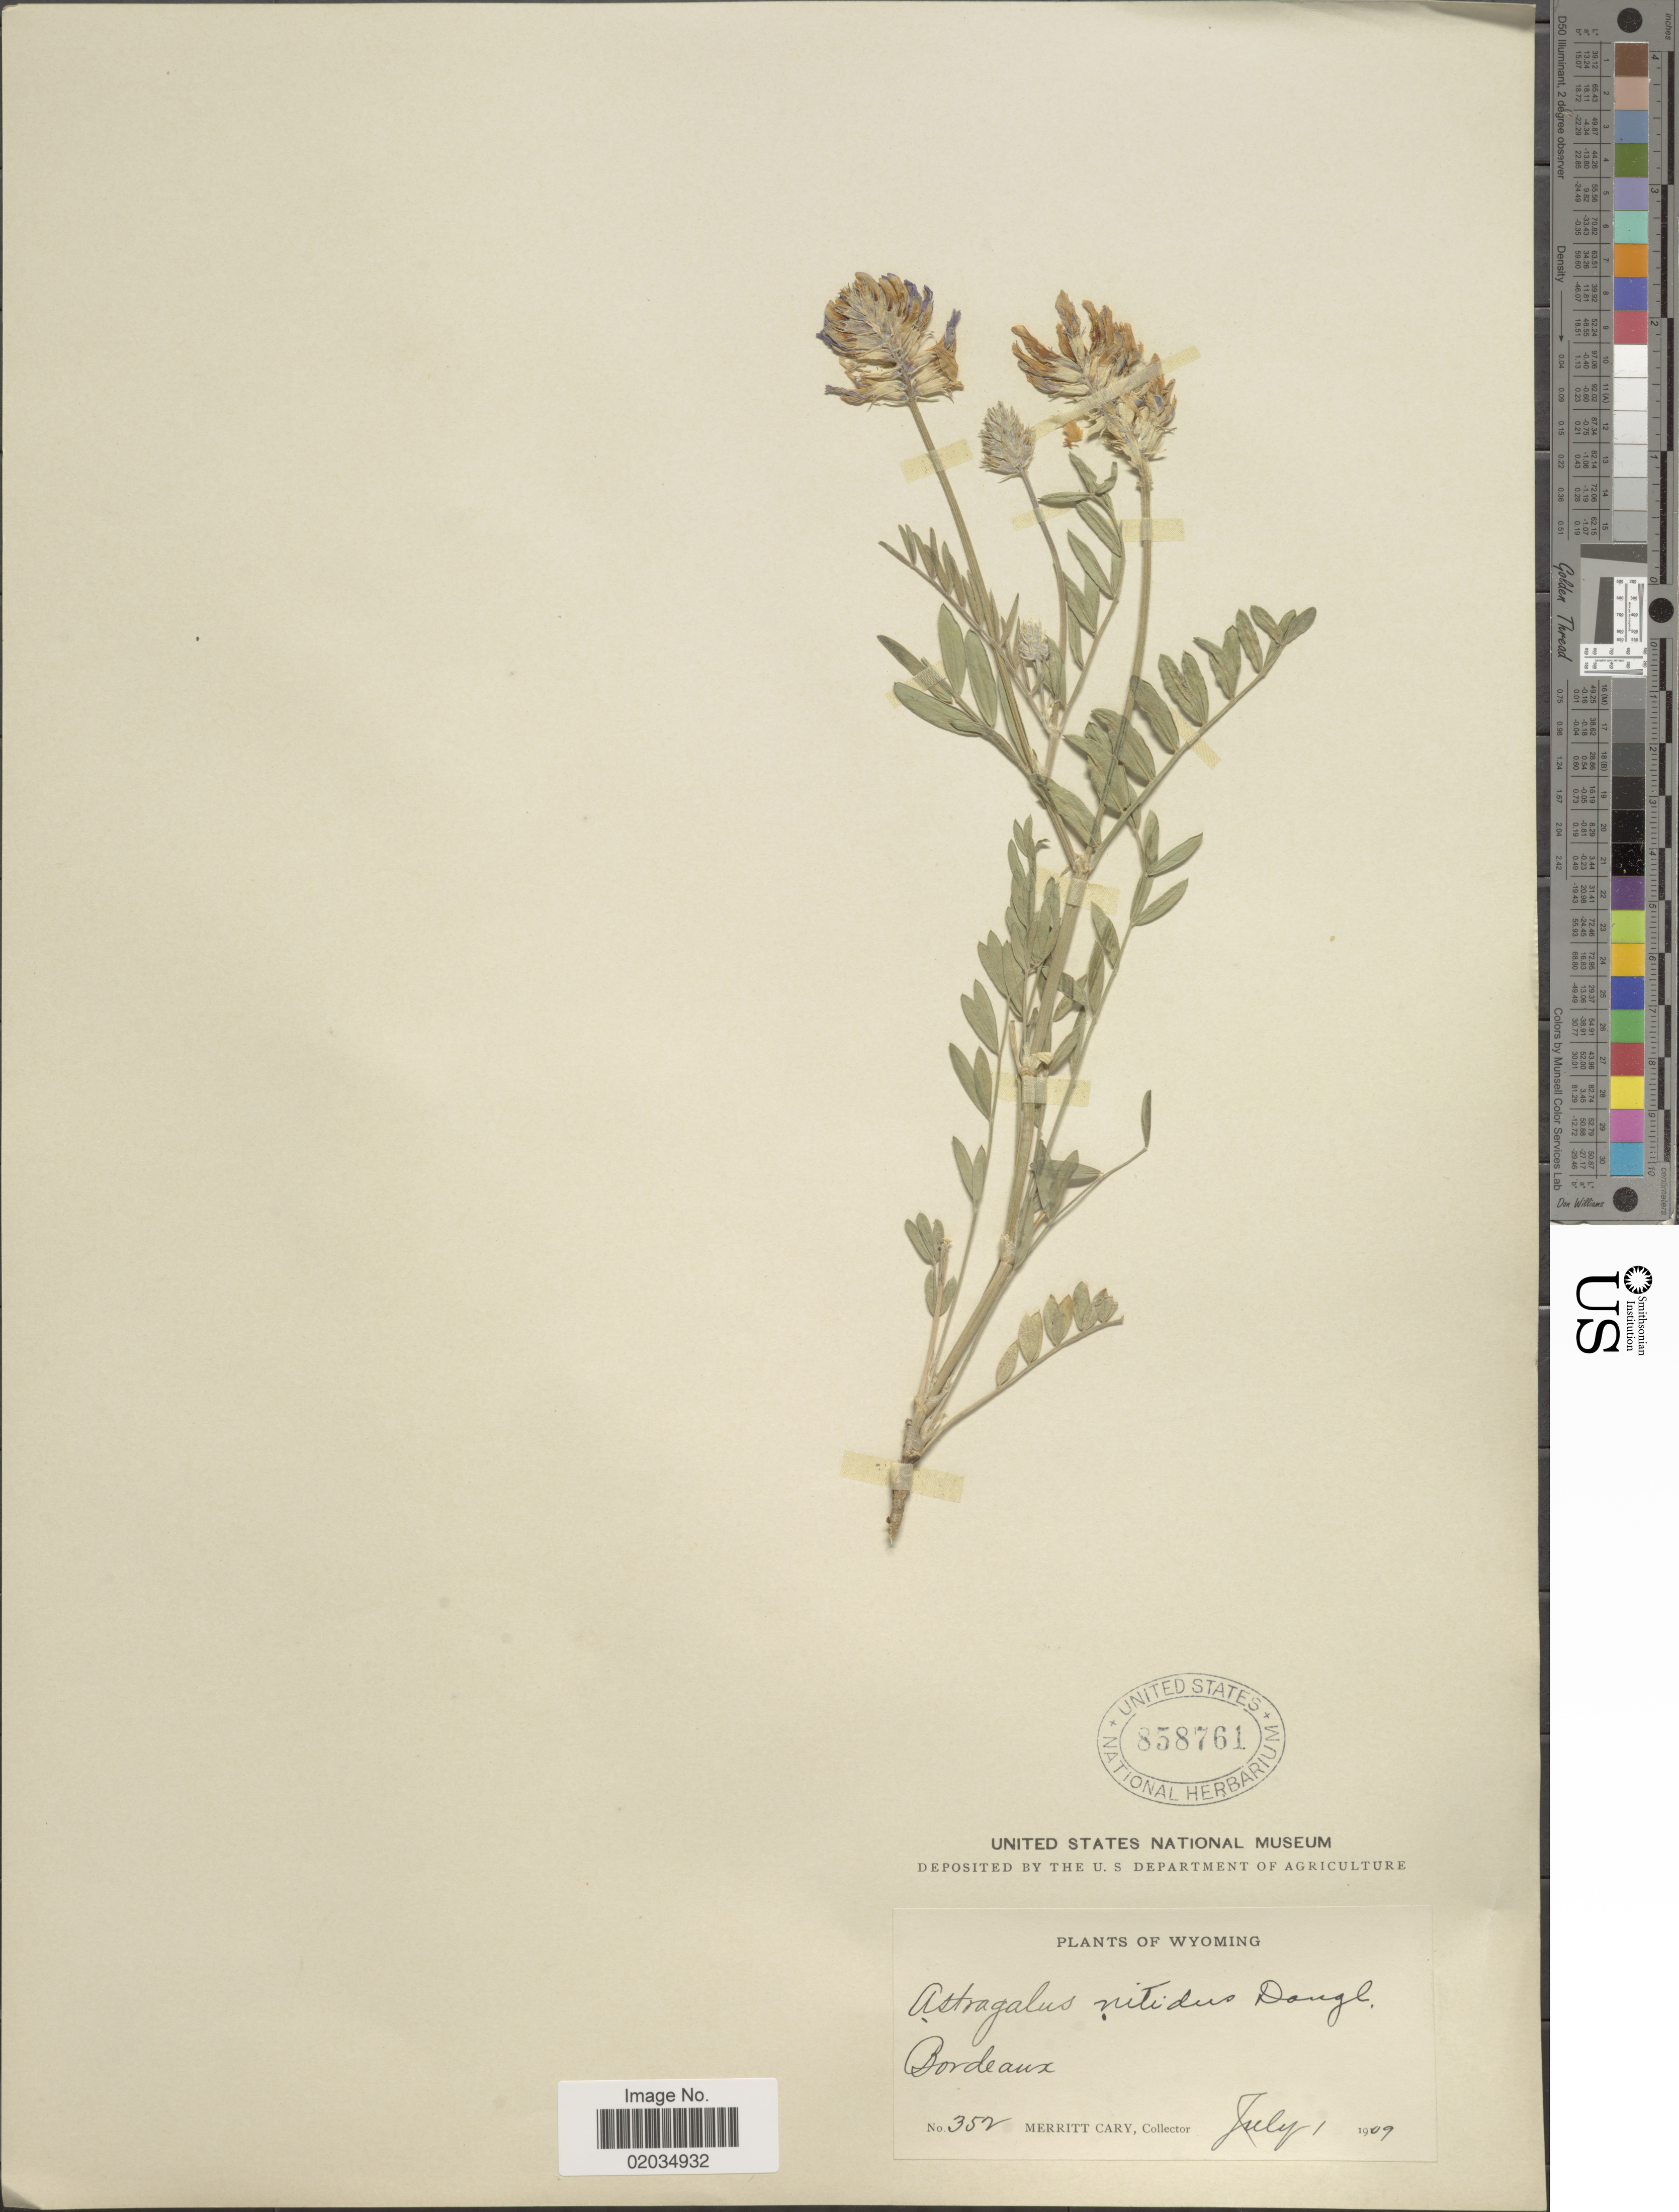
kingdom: Plantae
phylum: Tracheophyta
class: Magnoliopsida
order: Fabales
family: Fabaceae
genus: Astragalus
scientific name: Astragalus striatus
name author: Nutt.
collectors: M. Cary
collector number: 352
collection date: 1909-07-01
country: United States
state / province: Wyoming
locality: Bordeaux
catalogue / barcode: US 858761